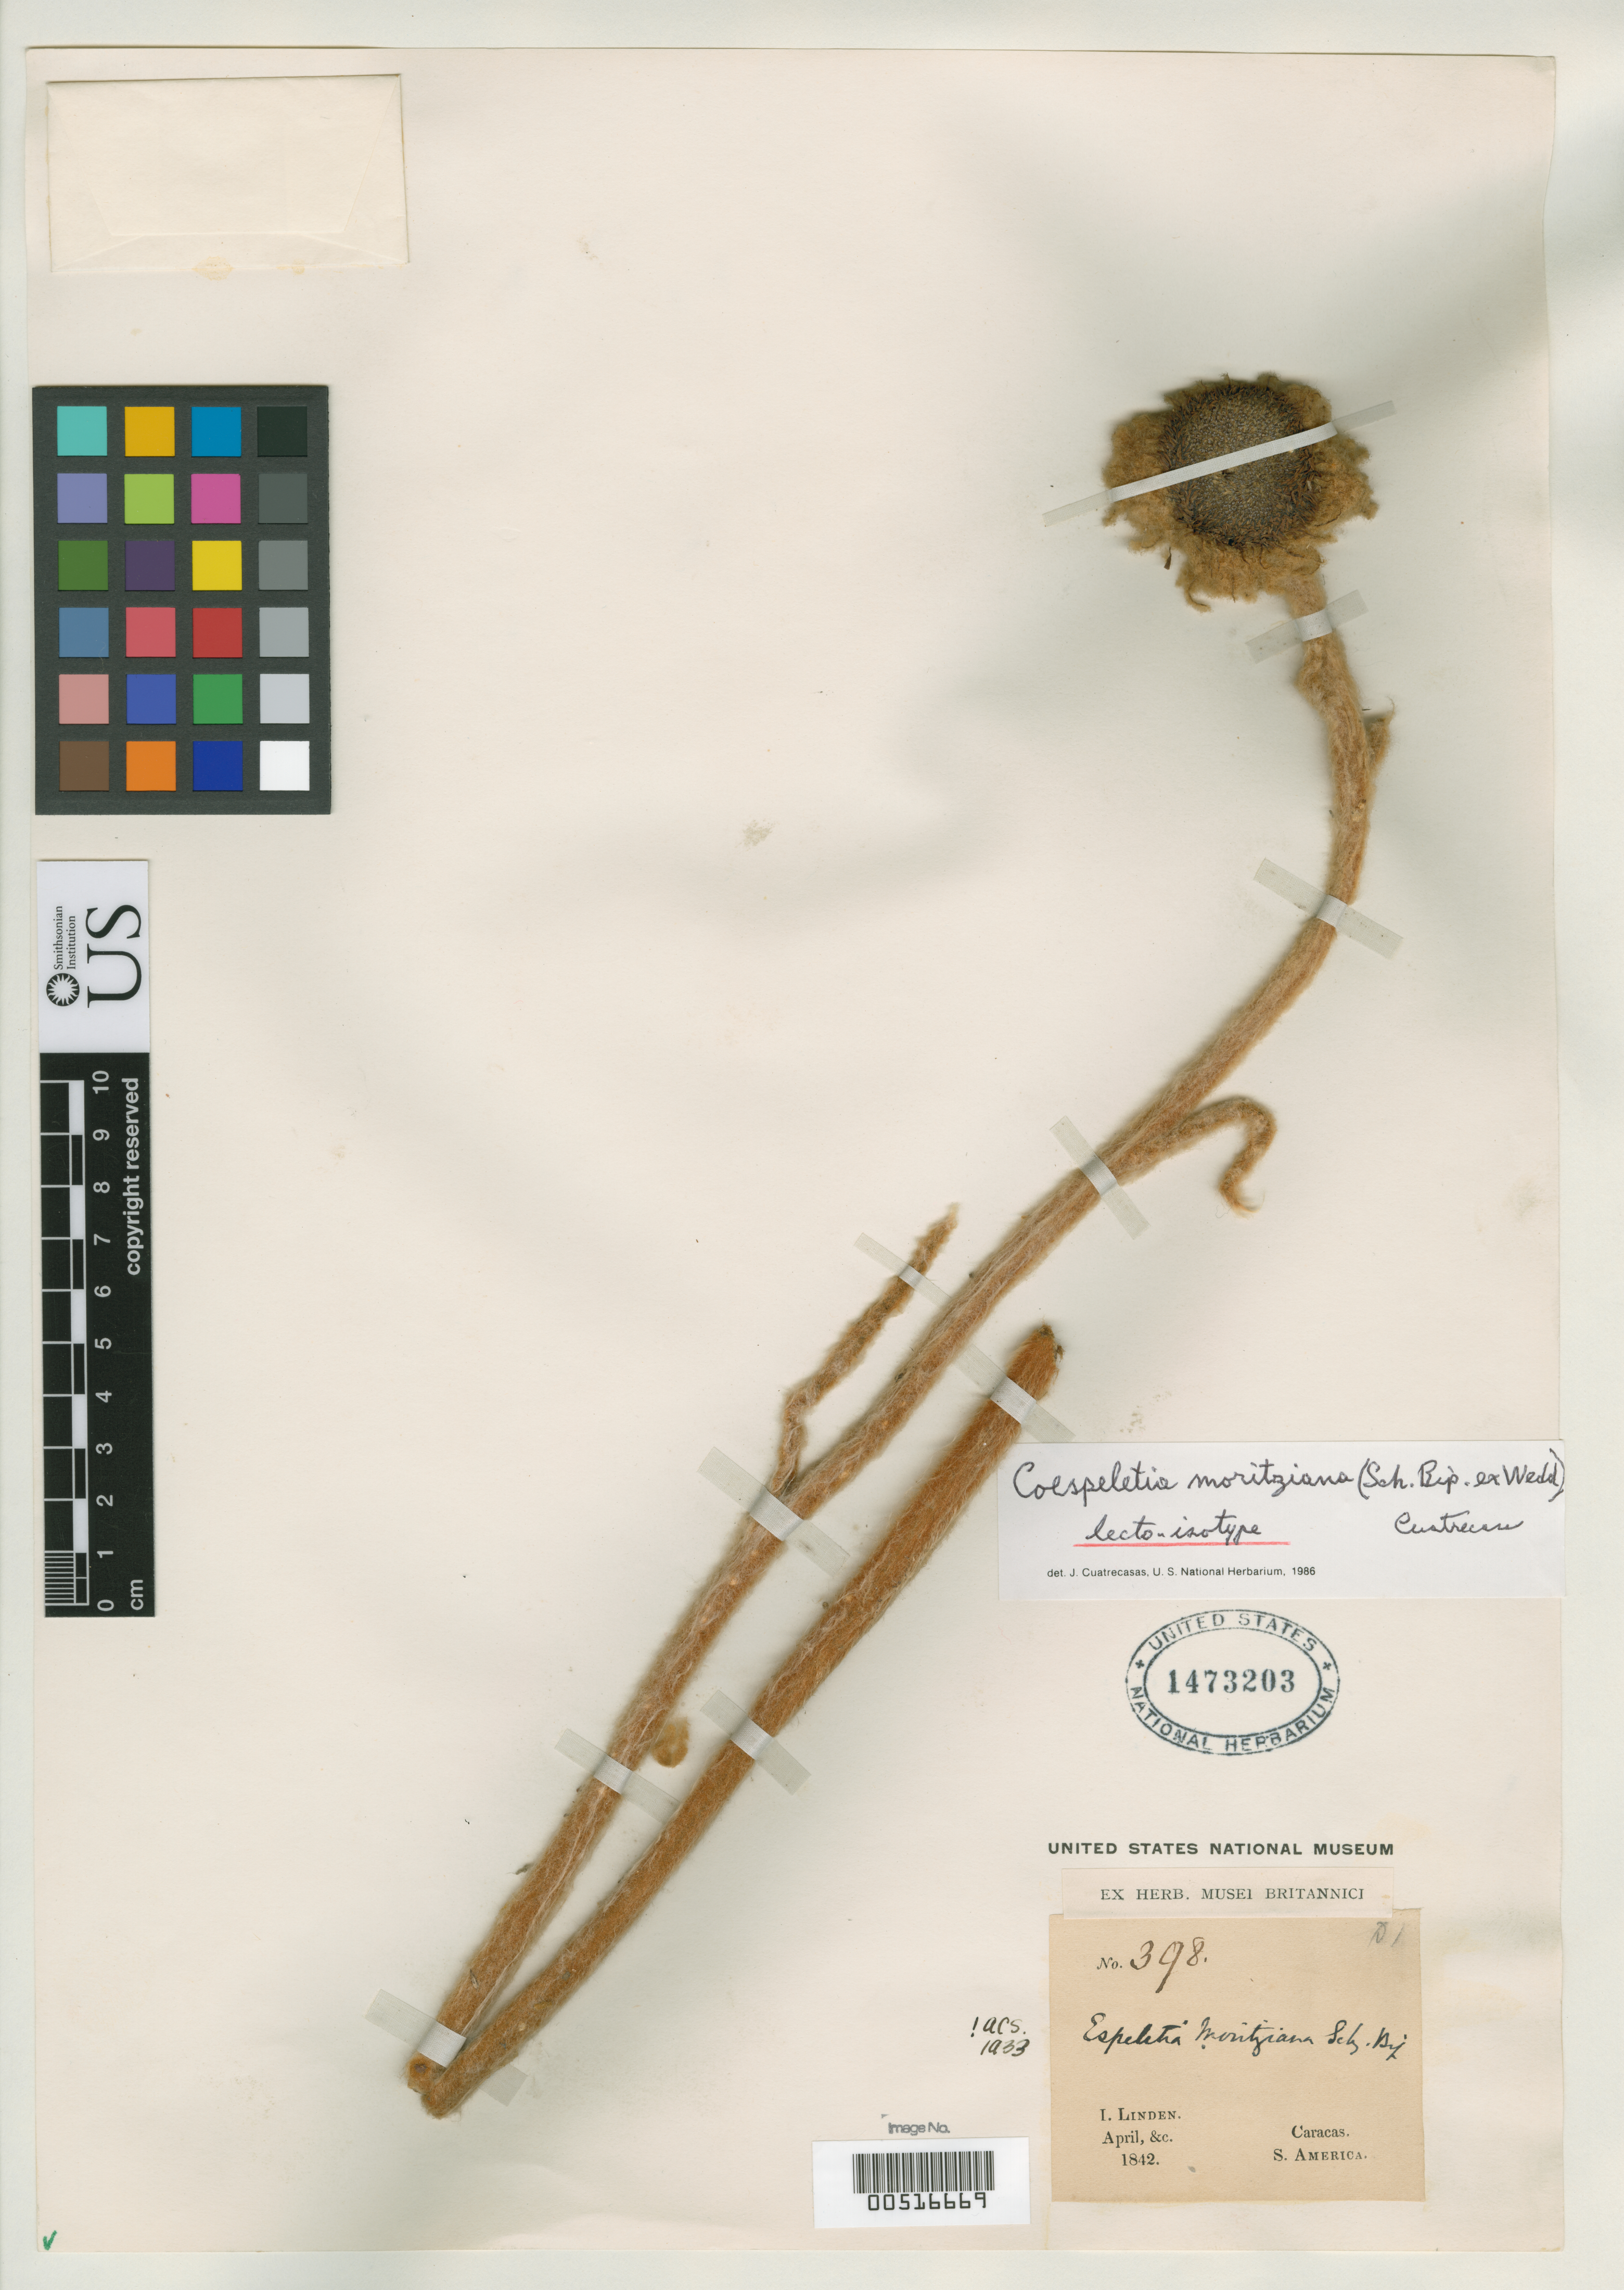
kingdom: Plantae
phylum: Tracheophyta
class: Magnoliopsida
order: Asterales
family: Asteraceae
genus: Espeletia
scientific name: Espeletia moritziana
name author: Sch. Bip. ex Wedd.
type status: Isosyntype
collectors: J. Linden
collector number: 398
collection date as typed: Apr 1843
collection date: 1843-04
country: Venezuela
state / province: Distrito Federal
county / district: Libertador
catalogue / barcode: US 1473203